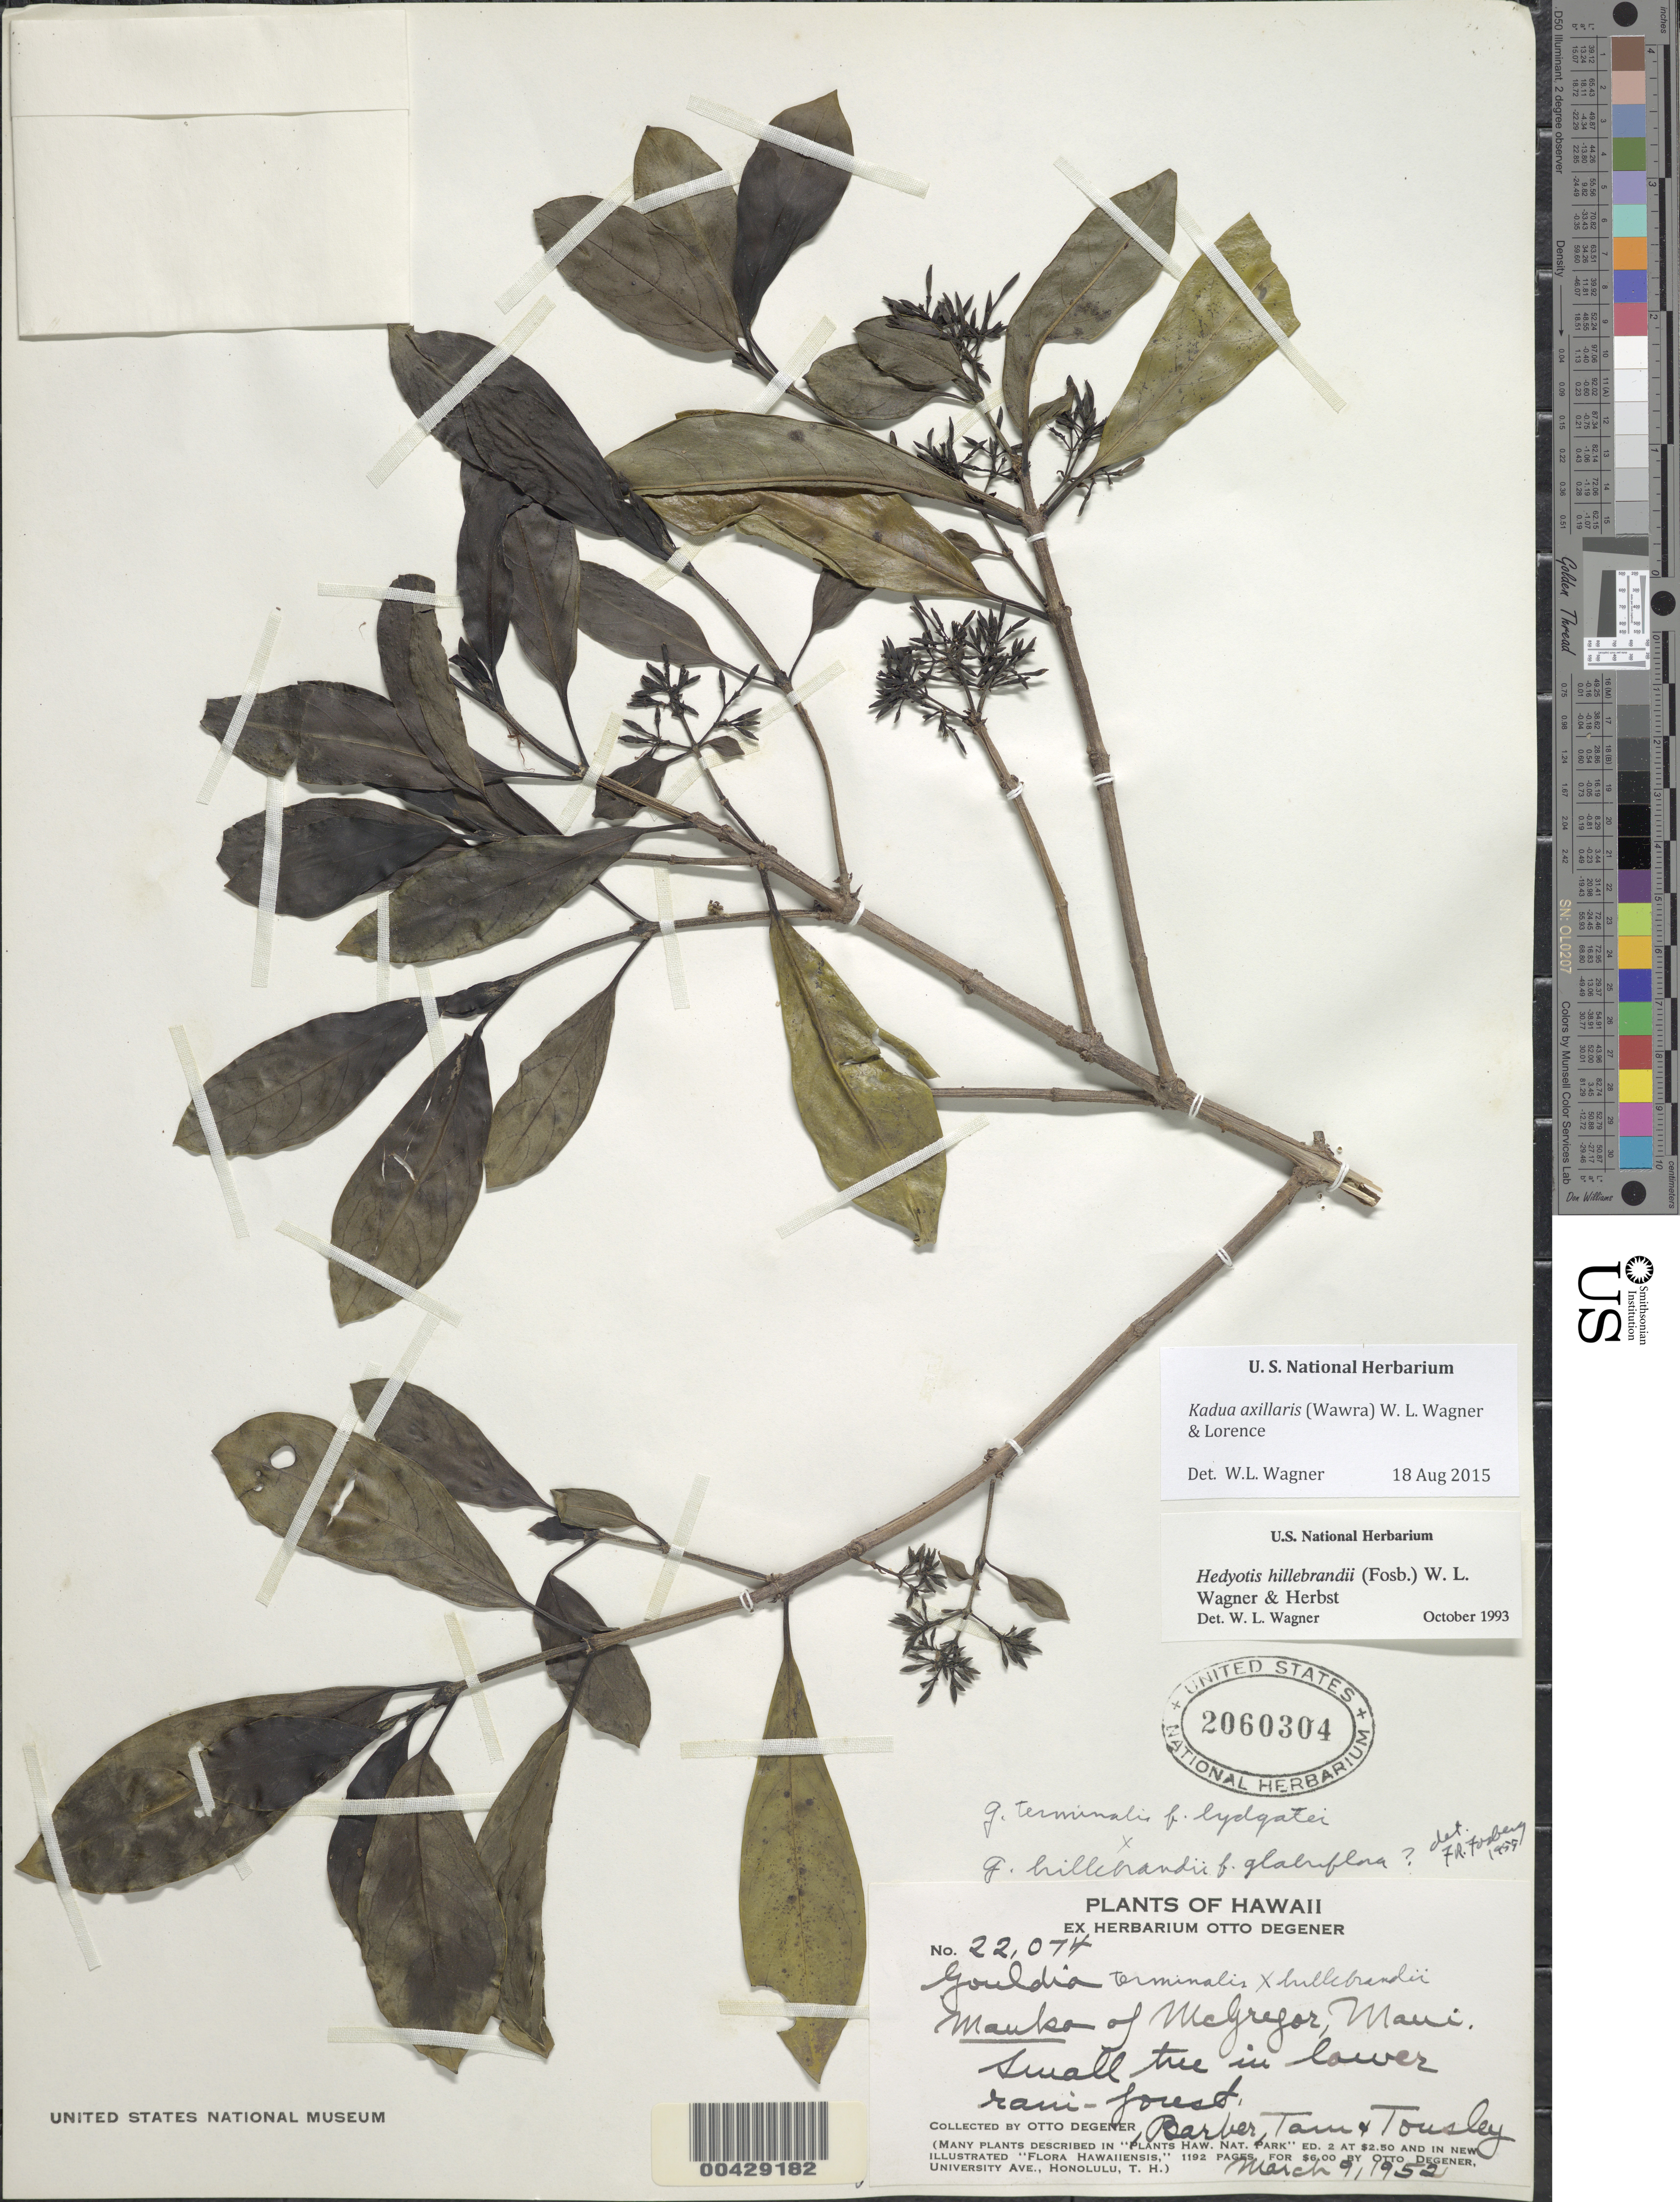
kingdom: Plantae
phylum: Tracheophyta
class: Magnoliopsida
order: Gentianales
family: Rubiaceae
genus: Kadua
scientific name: Kadua axillaris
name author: (Wawra) W.L. Wagner & Lorence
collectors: O. Degener, Barber, Tam & -. Tousley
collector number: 22074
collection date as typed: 9 Mar 1952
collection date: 1952-03-09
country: United States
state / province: Hawaii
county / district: Maui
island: Maui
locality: Mauka of Mcgregor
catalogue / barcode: US 2060304